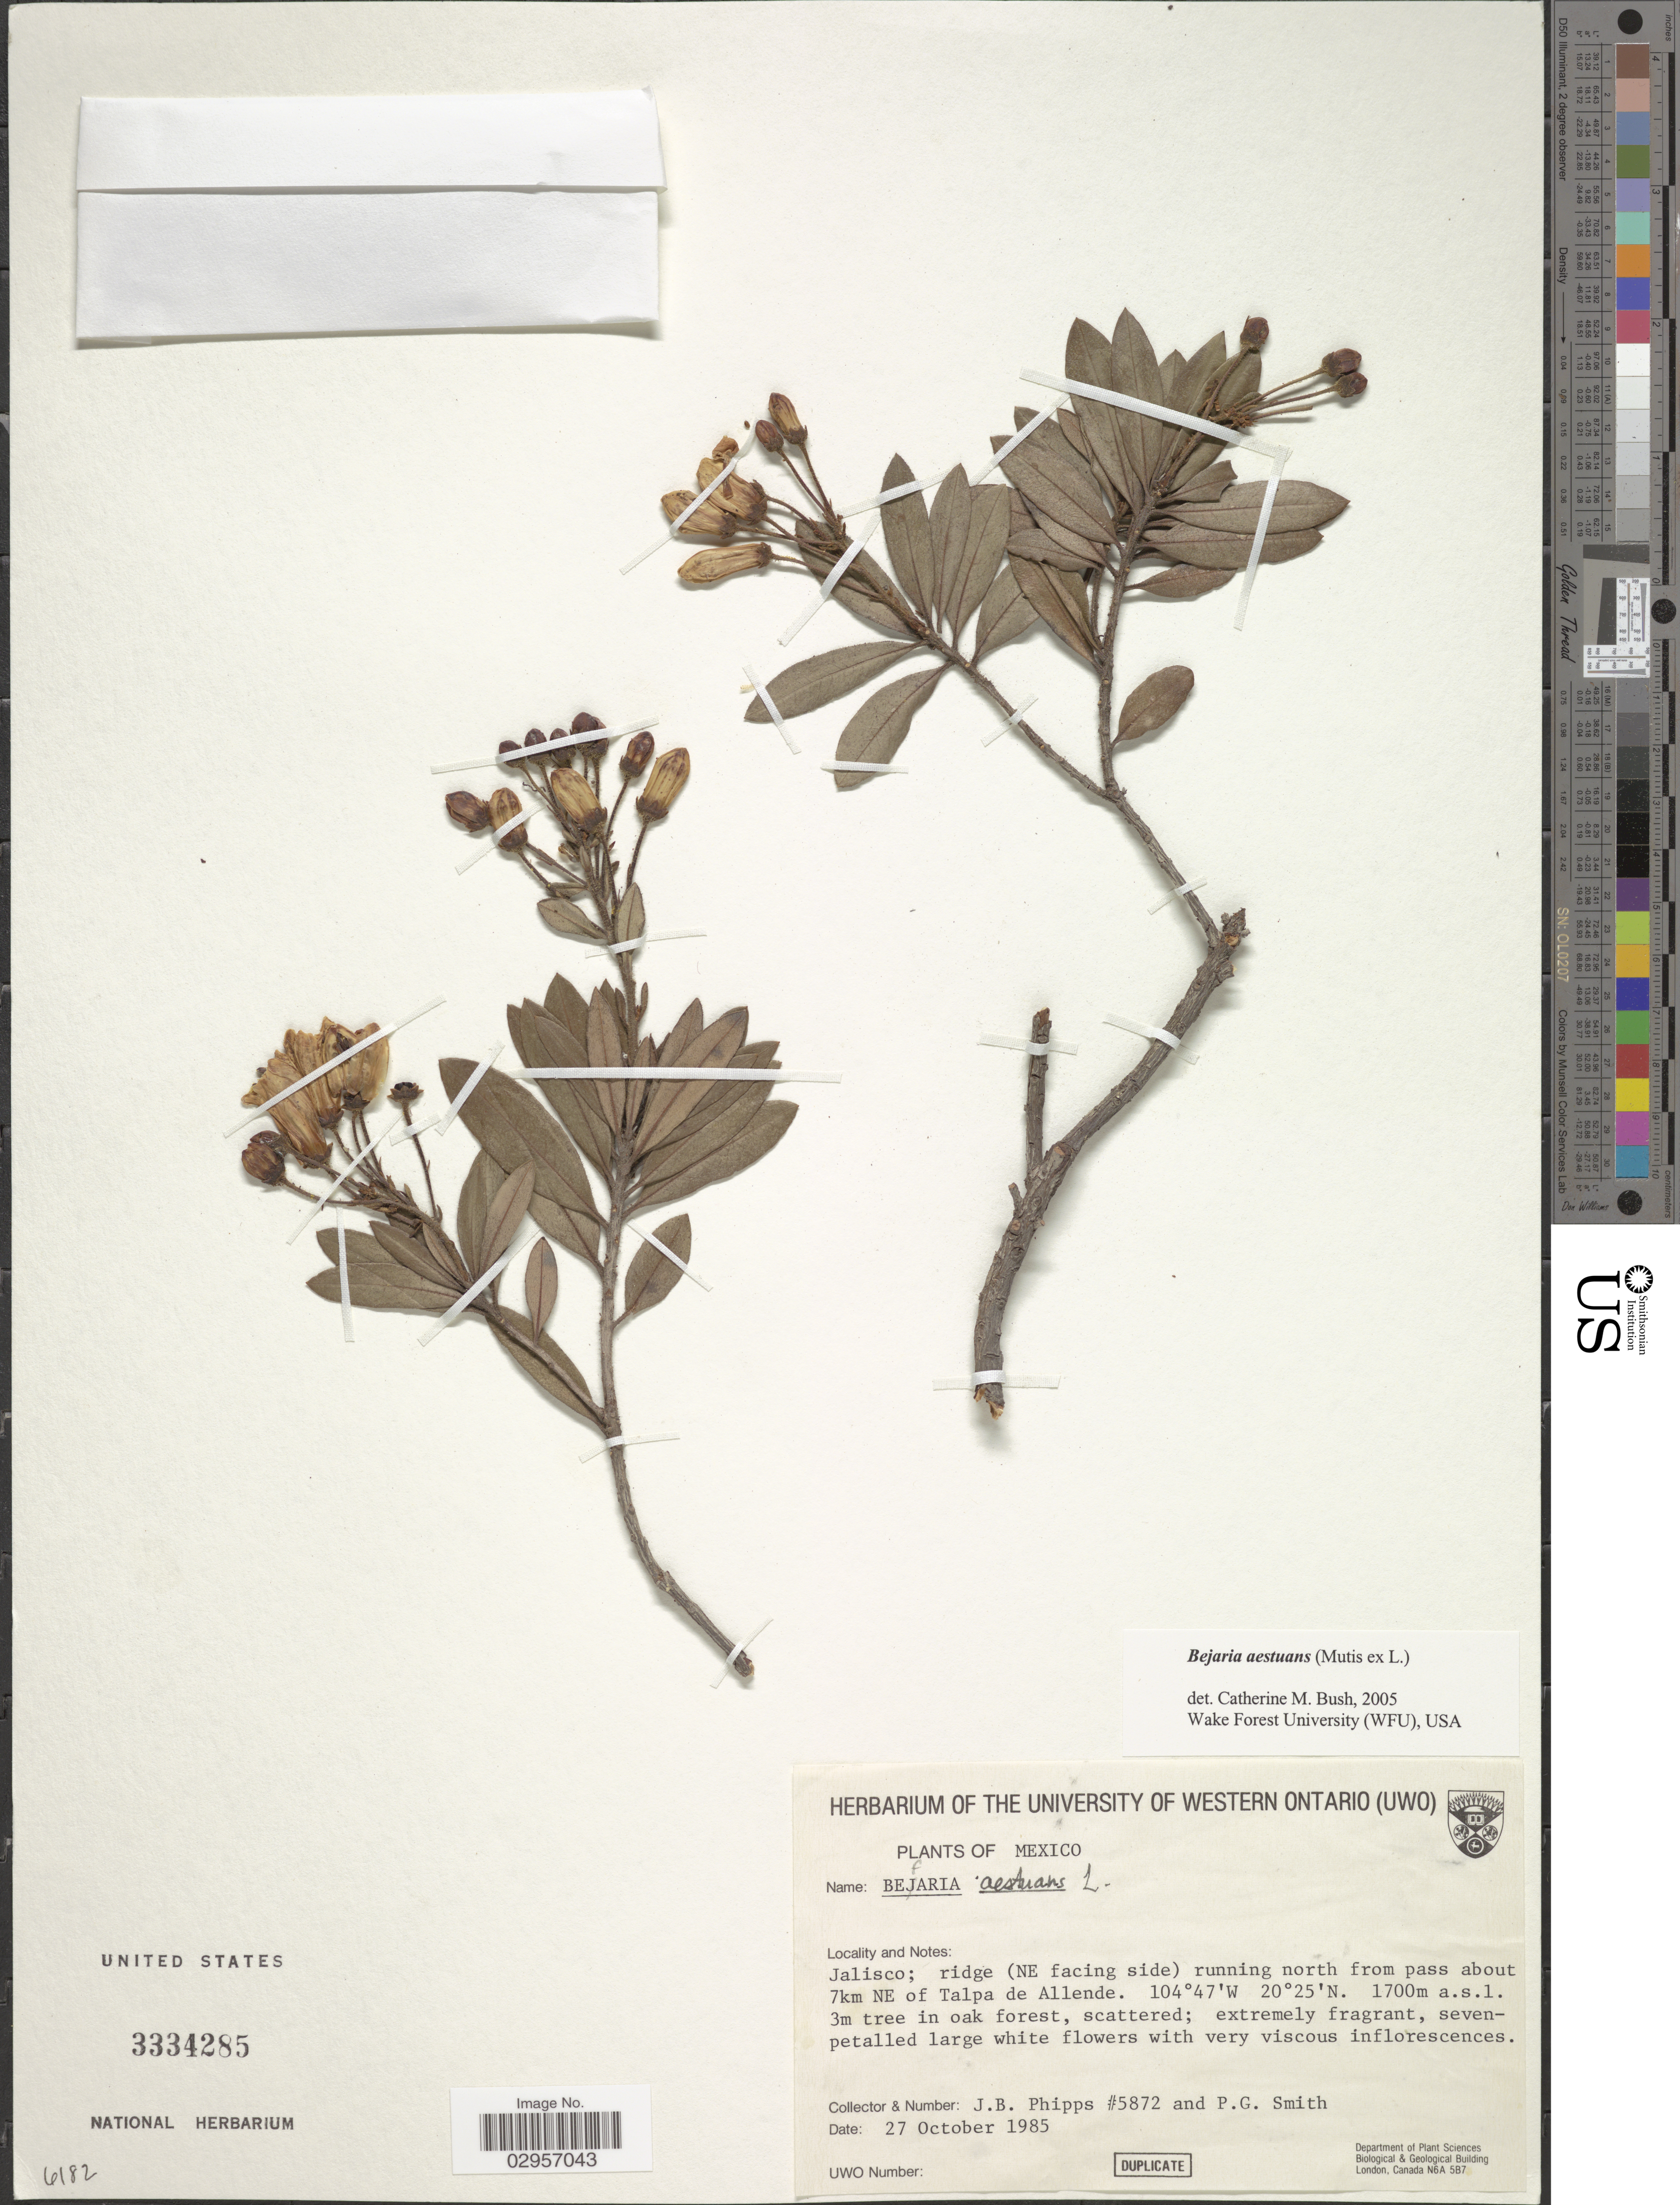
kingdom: Plantae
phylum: Tracheophyta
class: Magnoliopsida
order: Ericales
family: Ericaceae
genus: Befaria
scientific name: Befaria aestuans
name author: Mutis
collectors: J. Phipps & P. Smith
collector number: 5872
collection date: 1985-10-27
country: Mexico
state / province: Jalisco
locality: Ridge (NE facing side) running north from pass about 7km NE of Talpa de Allende.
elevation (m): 1700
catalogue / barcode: US 3334285